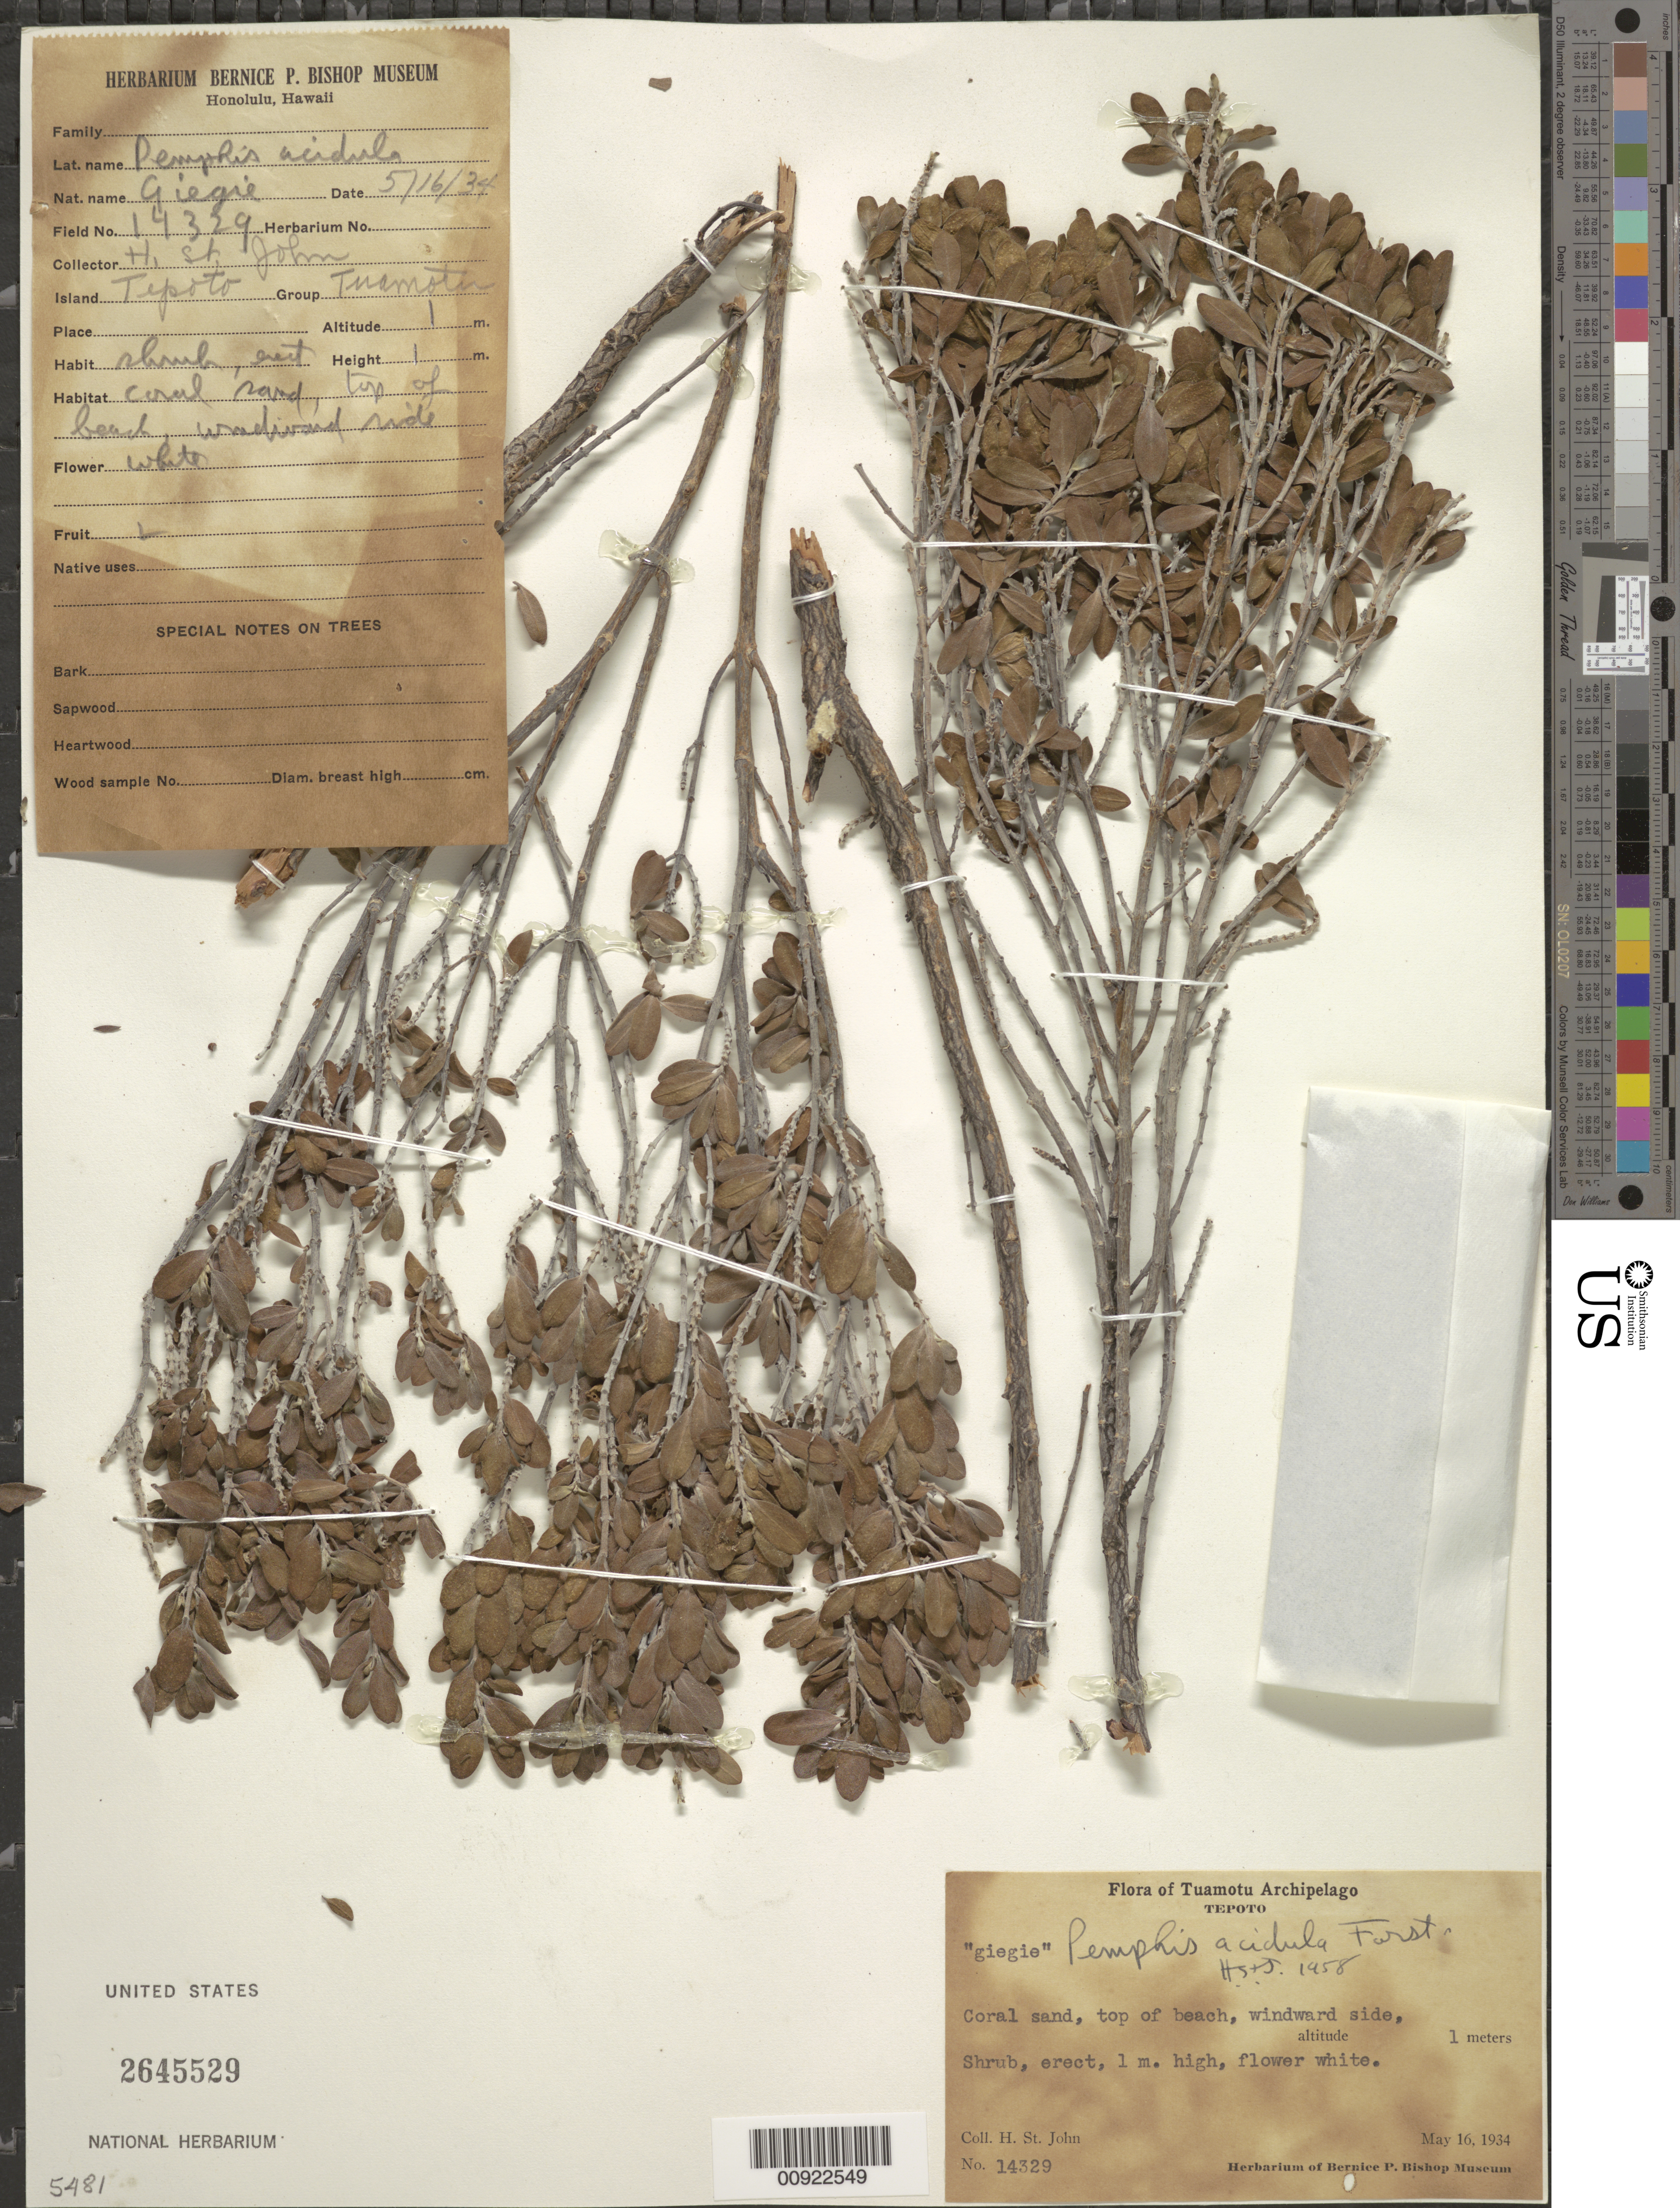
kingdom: Plantae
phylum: Tracheophyta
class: Magnoliopsida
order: Myrtales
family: Lythraceae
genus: Pemphis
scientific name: Pemphis acidula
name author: J.R. Forst. & G. Forst.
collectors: H. St. John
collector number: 14329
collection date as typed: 16 May 1934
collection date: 1934-05-16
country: French Polynesia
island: Tepoto ?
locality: Top of beach, windward side.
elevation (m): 1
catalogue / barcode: US 2645529